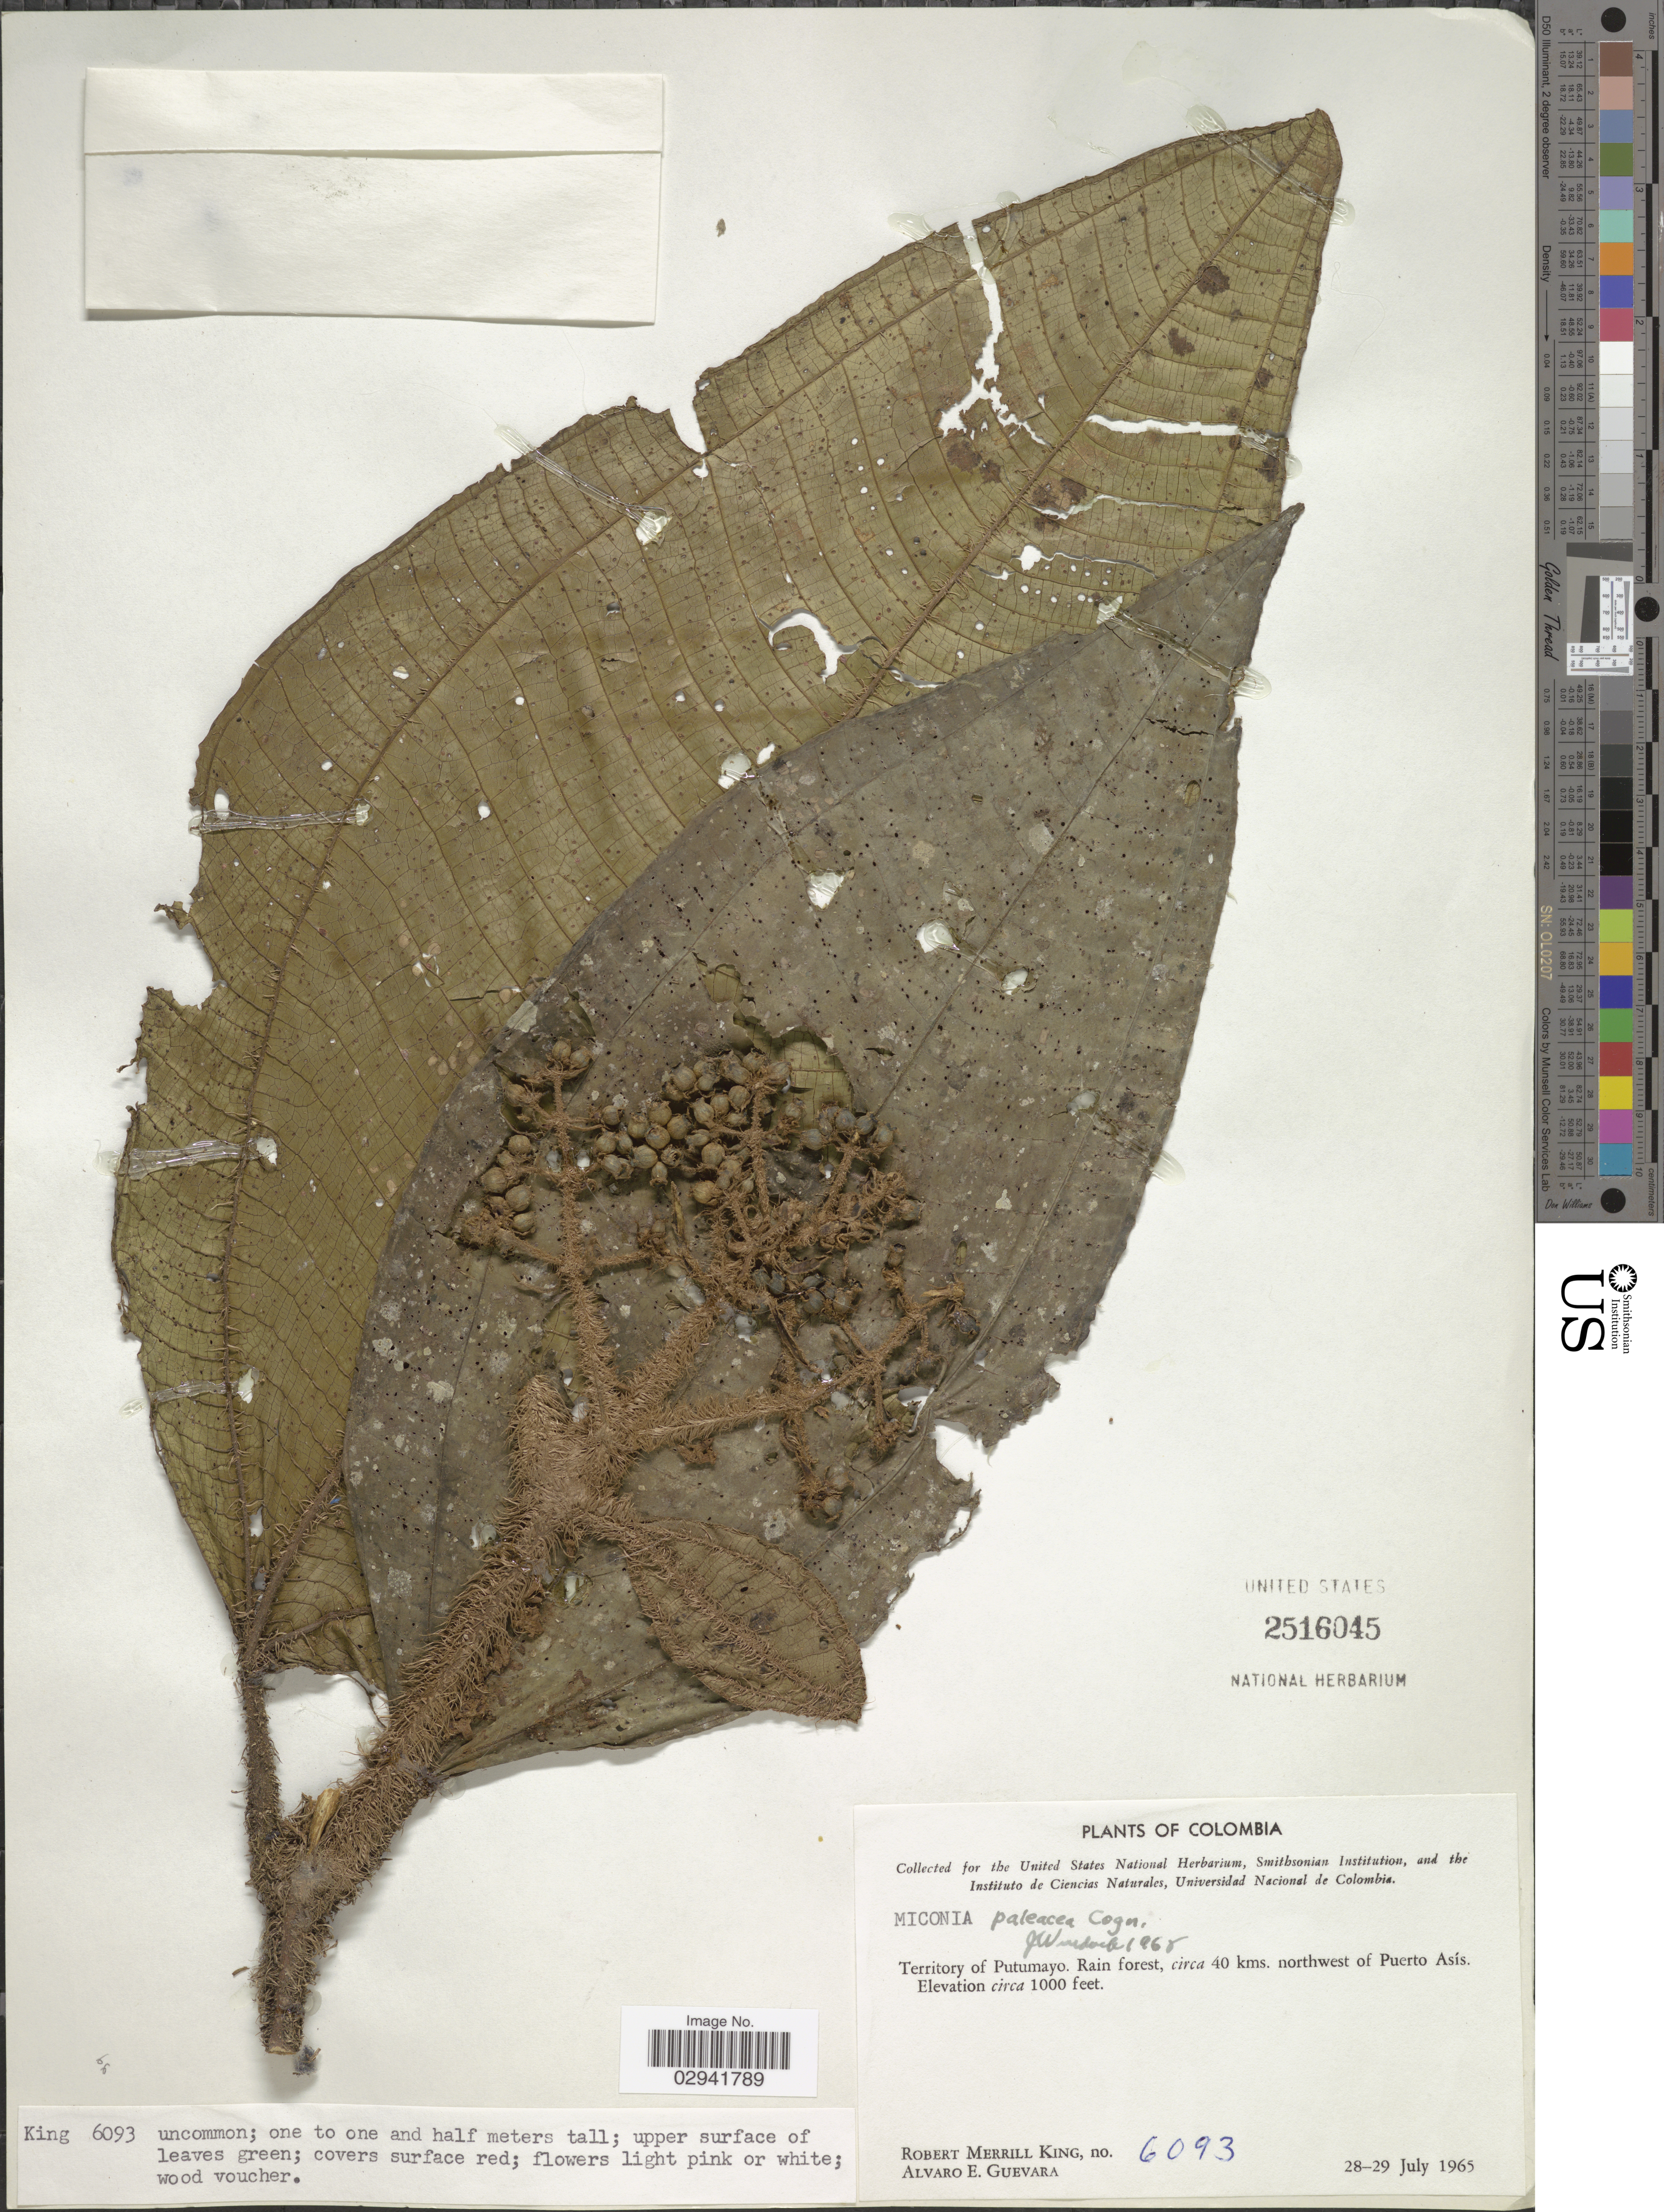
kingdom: Plantae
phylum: Tracheophyta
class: Magnoliopsida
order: Myrtales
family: Melastomataceae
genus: Miconia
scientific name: Miconia paleacea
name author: Cogn.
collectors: R. M. King & A. E. Guevara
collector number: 6093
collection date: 1965-07-28/1965-07-29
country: Colombia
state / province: Putumayo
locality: Territory of Putumayo. Rain forest, circa 40 kms. northwest of Puerto Asís.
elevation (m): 305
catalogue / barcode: US 2516045